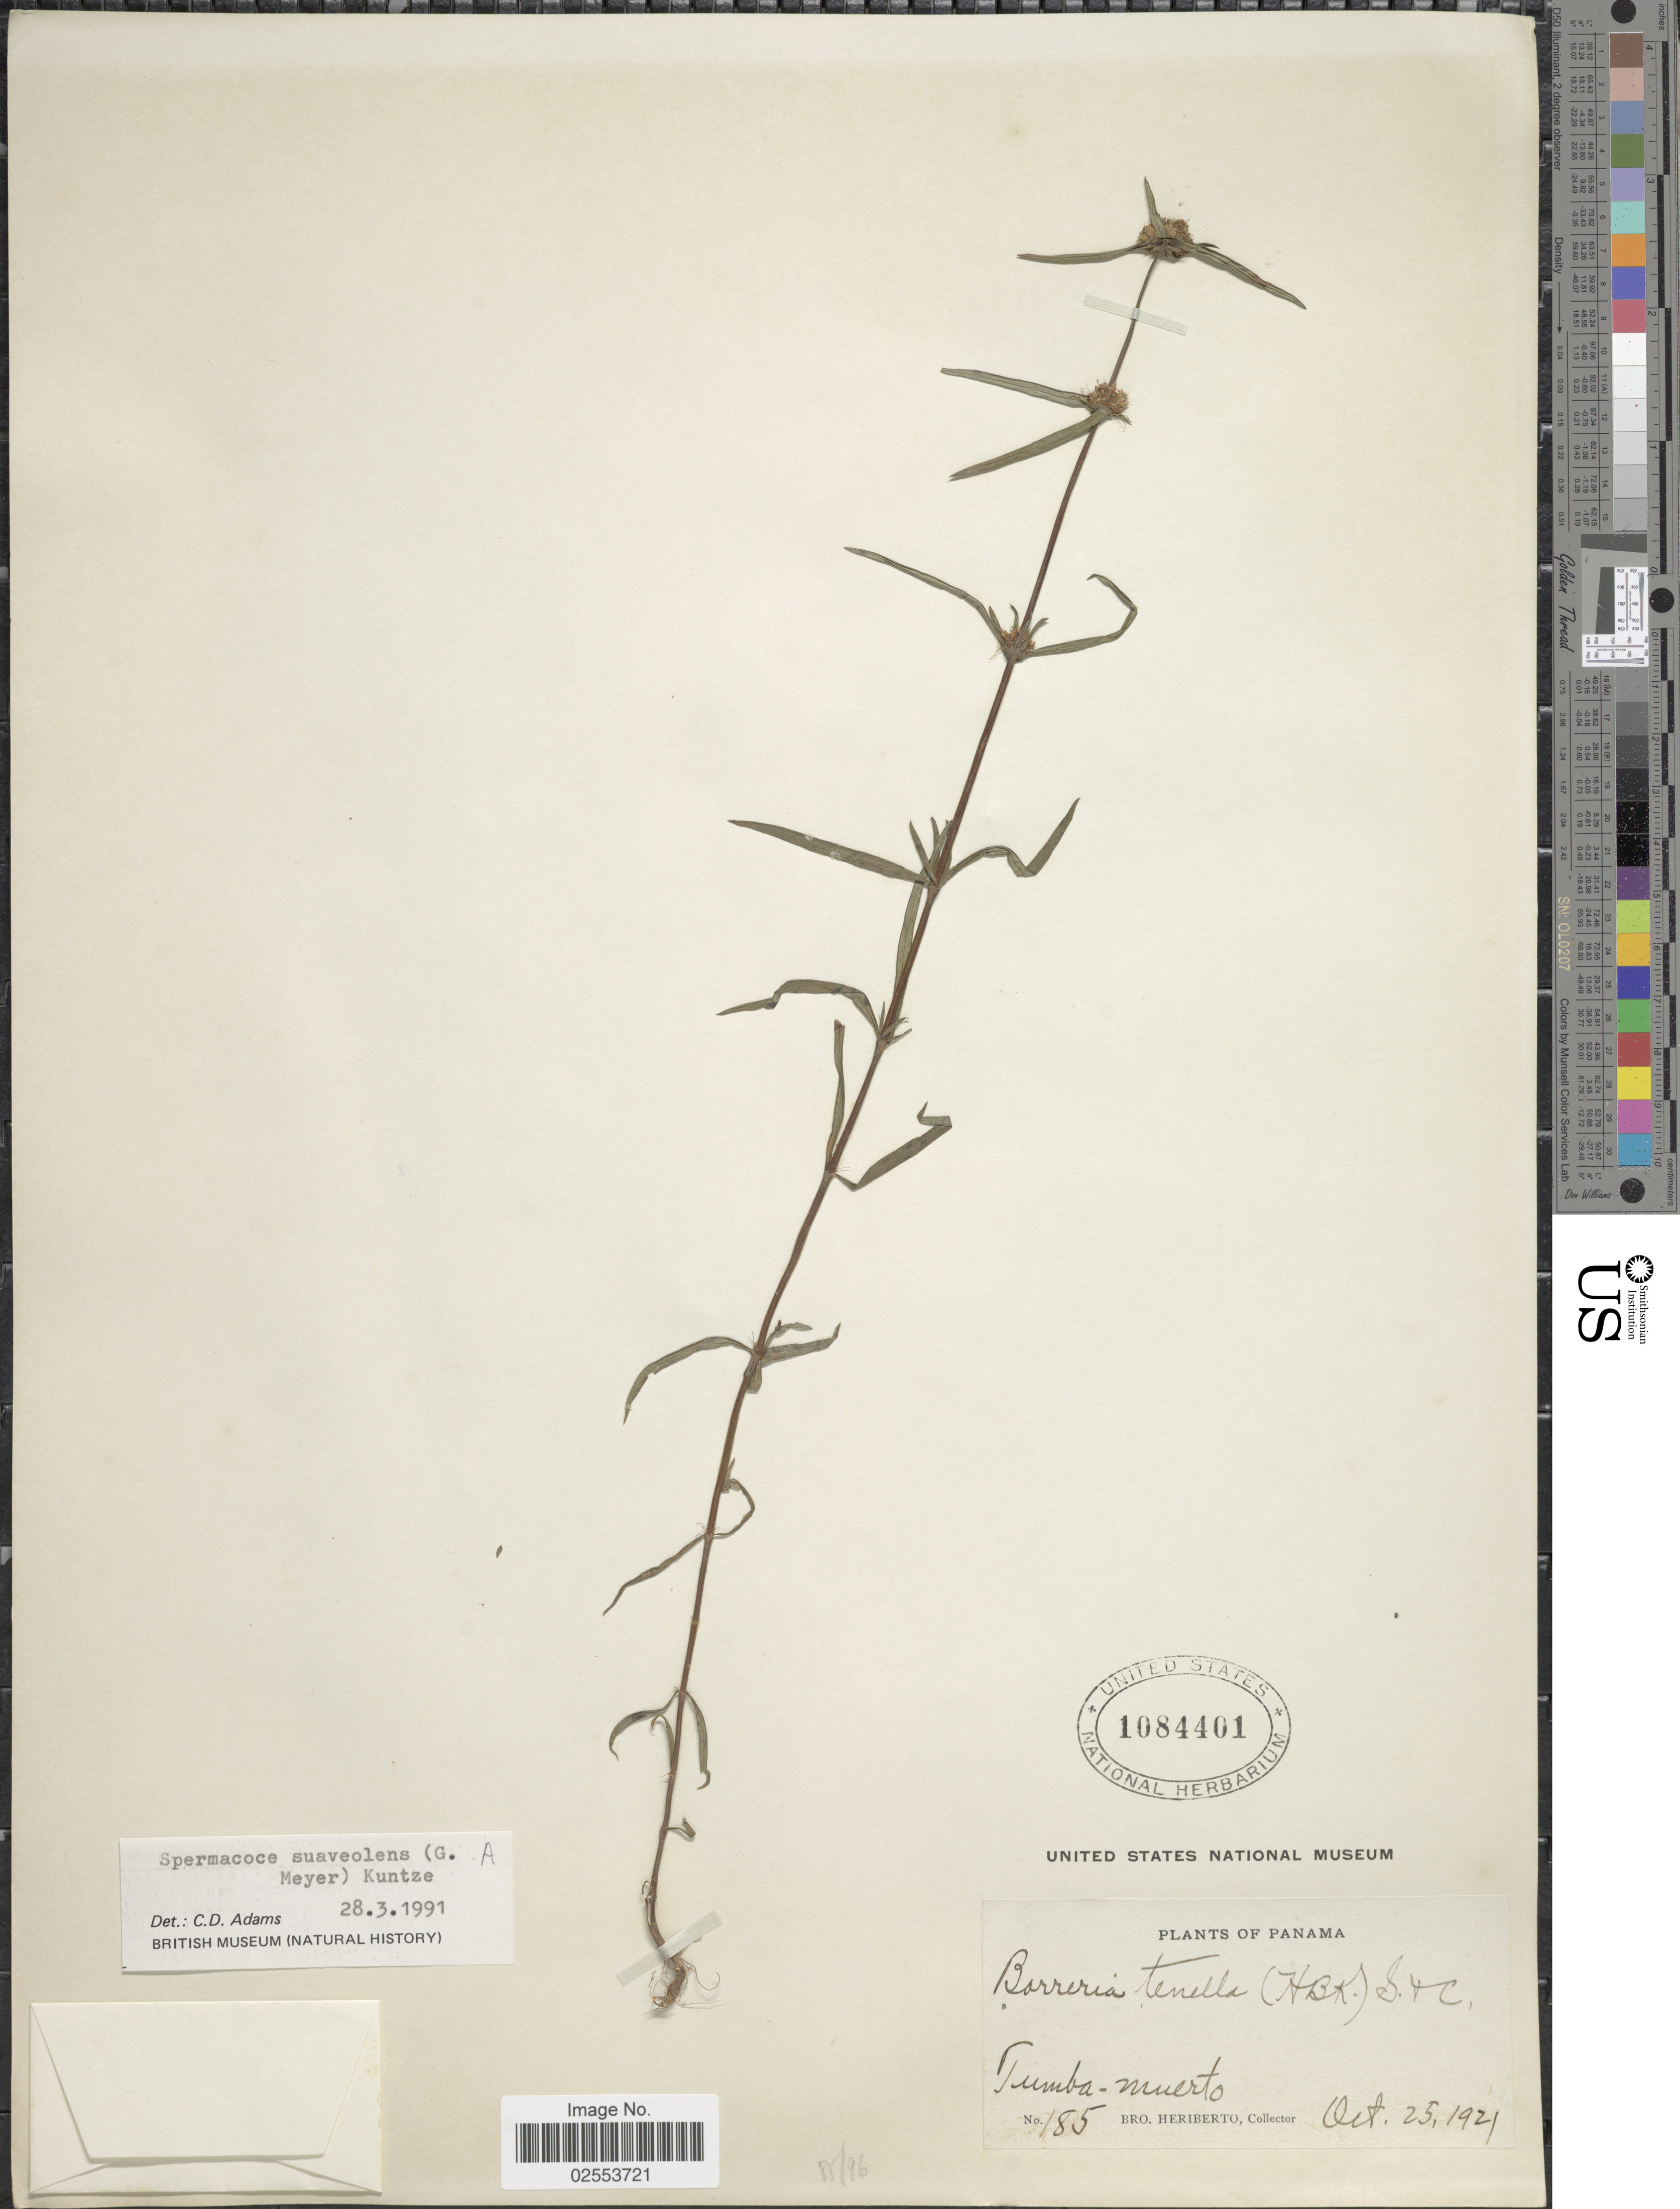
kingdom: Plantae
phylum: Tracheophyta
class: Magnoliopsida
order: Gentianales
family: Rubiaceae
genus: Spermacoce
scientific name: Spermacoce suaveolens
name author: (G. Mey.) Kuntze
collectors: B. Heriberto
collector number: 185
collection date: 1921-10-25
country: Panama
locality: Tumba-muerto.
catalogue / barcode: US 1084401